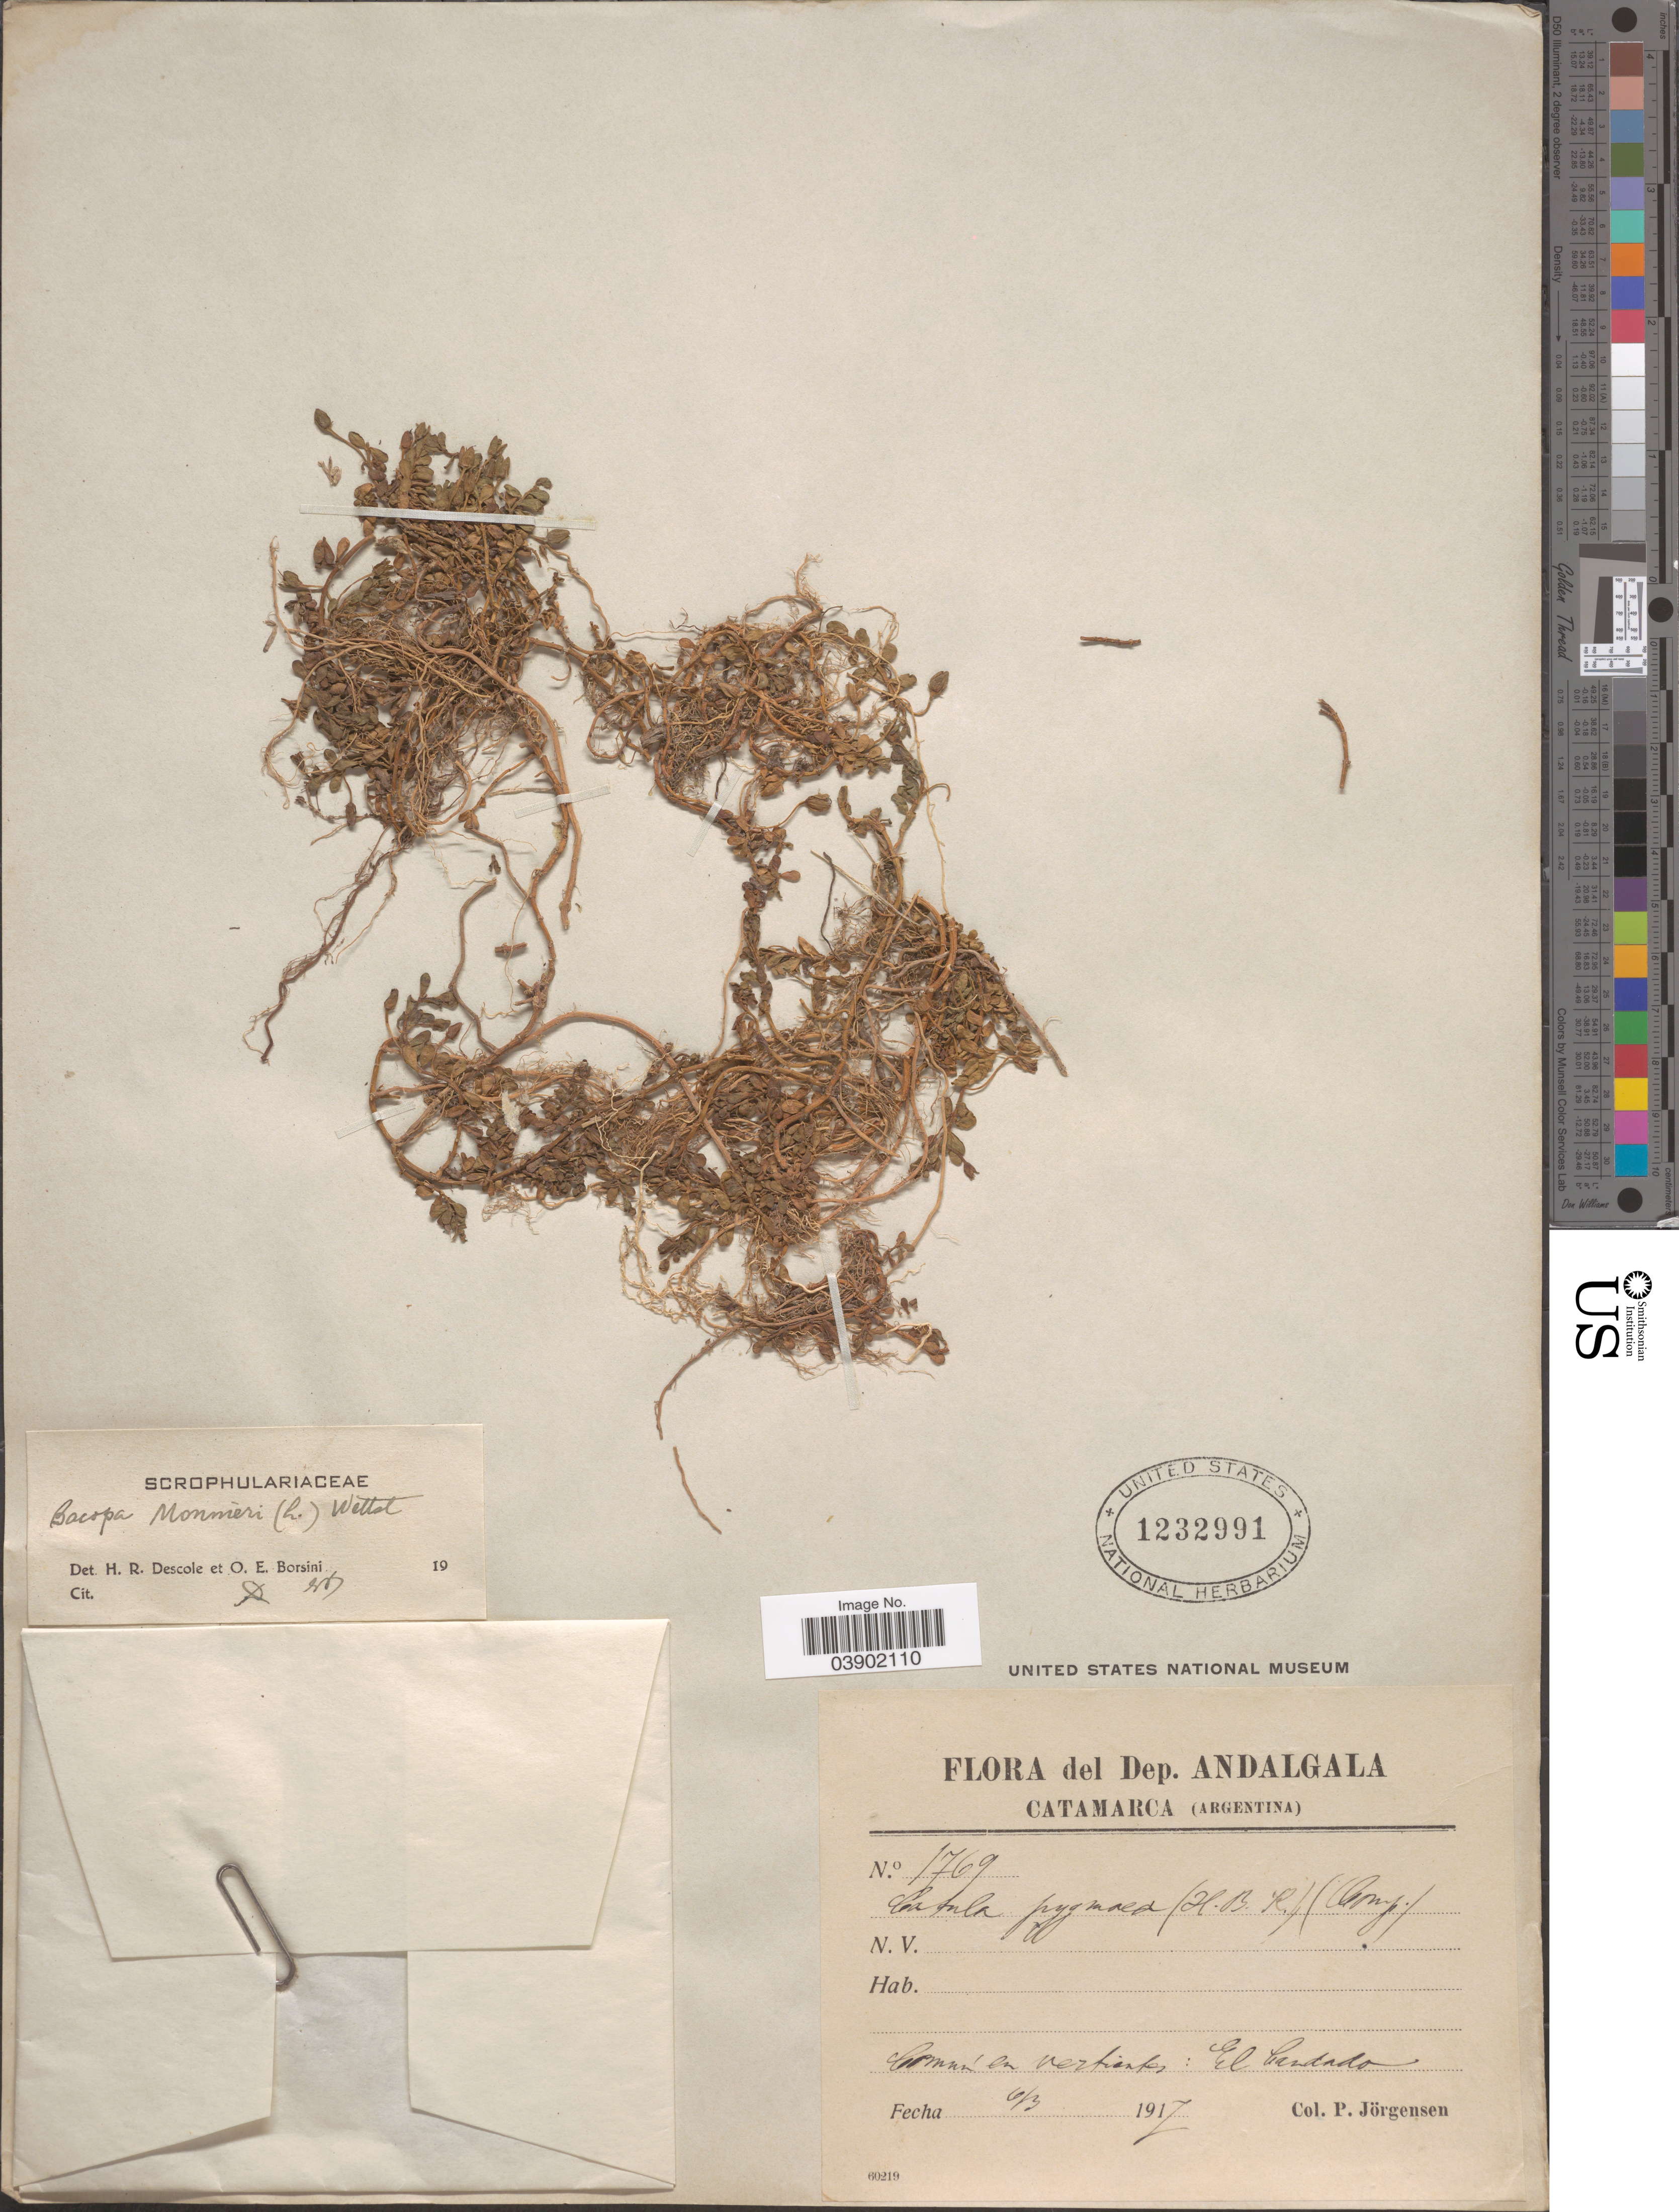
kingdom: Plantae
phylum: Tracheophyta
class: Magnoliopsida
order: Lamiales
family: Plantaginaceae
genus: Bacopa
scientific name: Bacopa monnieri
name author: (L.) Pennell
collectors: P. Jörgensen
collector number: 1769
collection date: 1917-03-06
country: Argentina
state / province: Catamarca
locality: Dep. Andalgala. Común en vertientes: El Candado.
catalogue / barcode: US 1232991